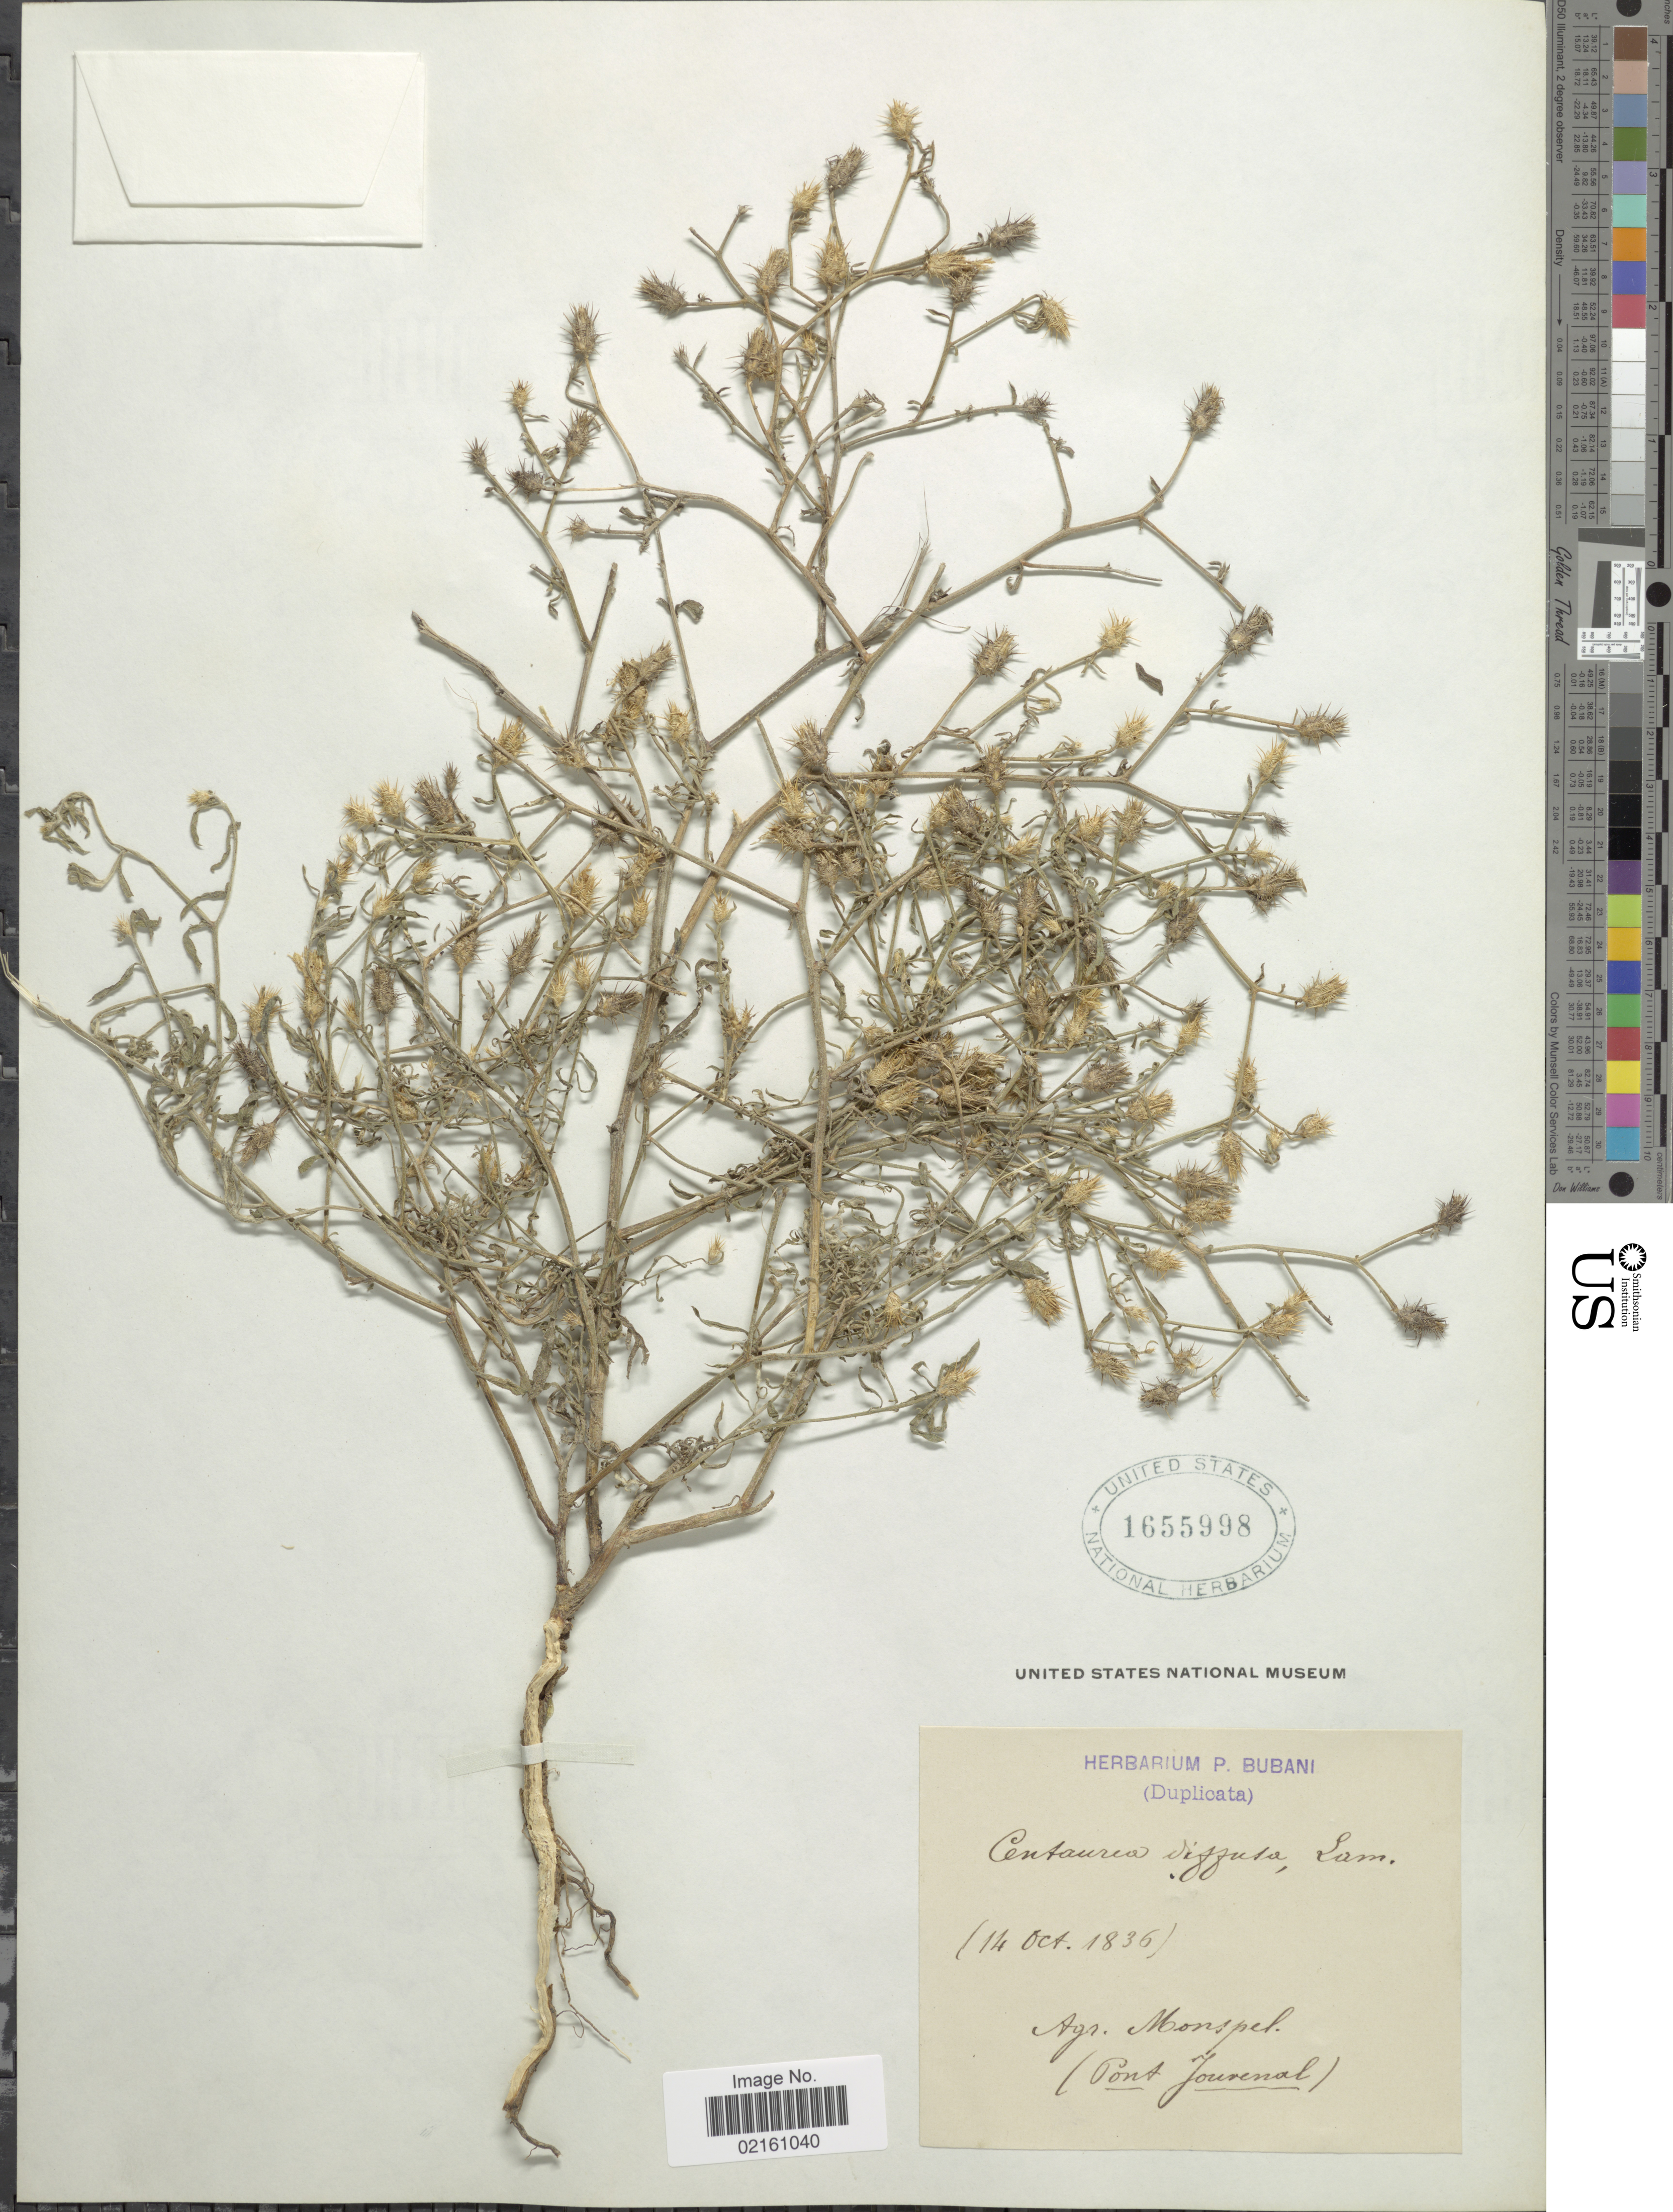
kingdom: Plantae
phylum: Tracheophyta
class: Magnoliopsida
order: Asterales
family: Asteraceae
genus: Centaurea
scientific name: Centaurea diffusa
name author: Lam.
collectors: ex herb. P. Bubani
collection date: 1836-10-14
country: France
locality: Agr. Monspel (Pont Jouvenal)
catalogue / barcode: US 1655998